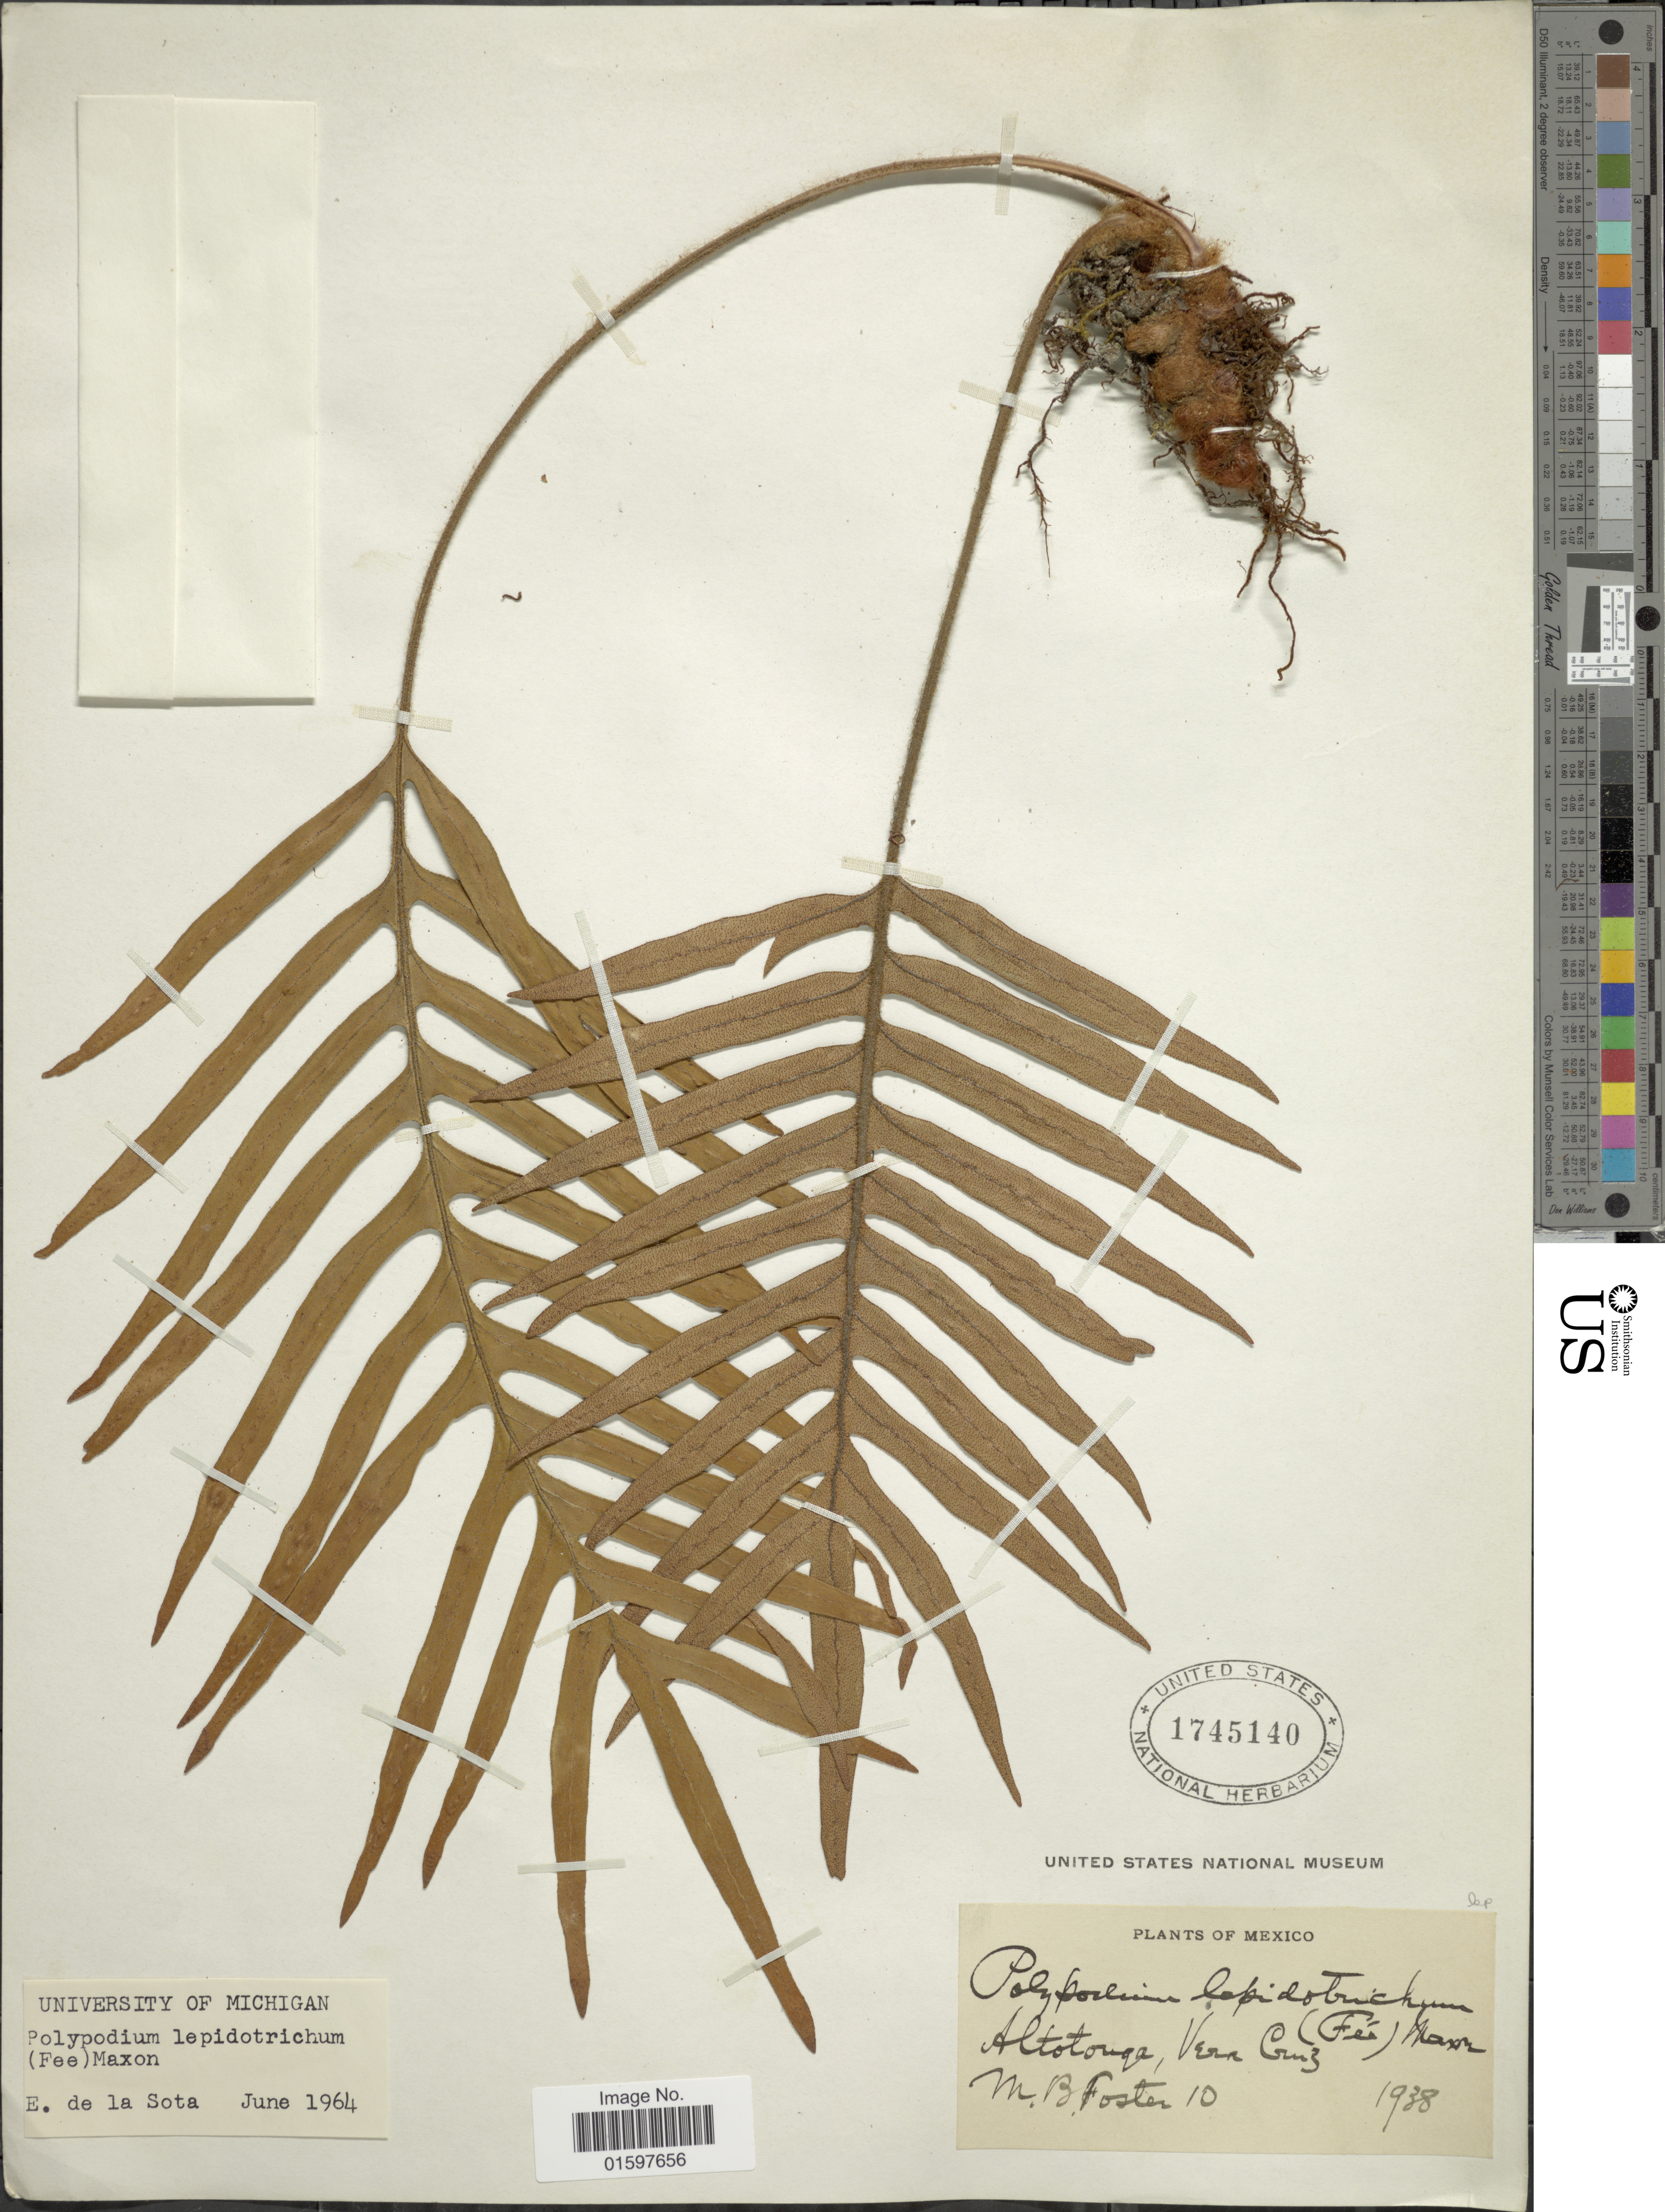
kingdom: Plantae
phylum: Tracheophyta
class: Polypodiopsida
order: Polypodiales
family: Polypodiaceae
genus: Pleopeltis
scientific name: Pleopeltis lepidotricha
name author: (Fée) A.R. Sm. & Tejero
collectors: M. B. Foster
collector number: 10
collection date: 1938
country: Mexico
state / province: Veracruz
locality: Altotonqa, Vera Cruz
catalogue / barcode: US 1745140